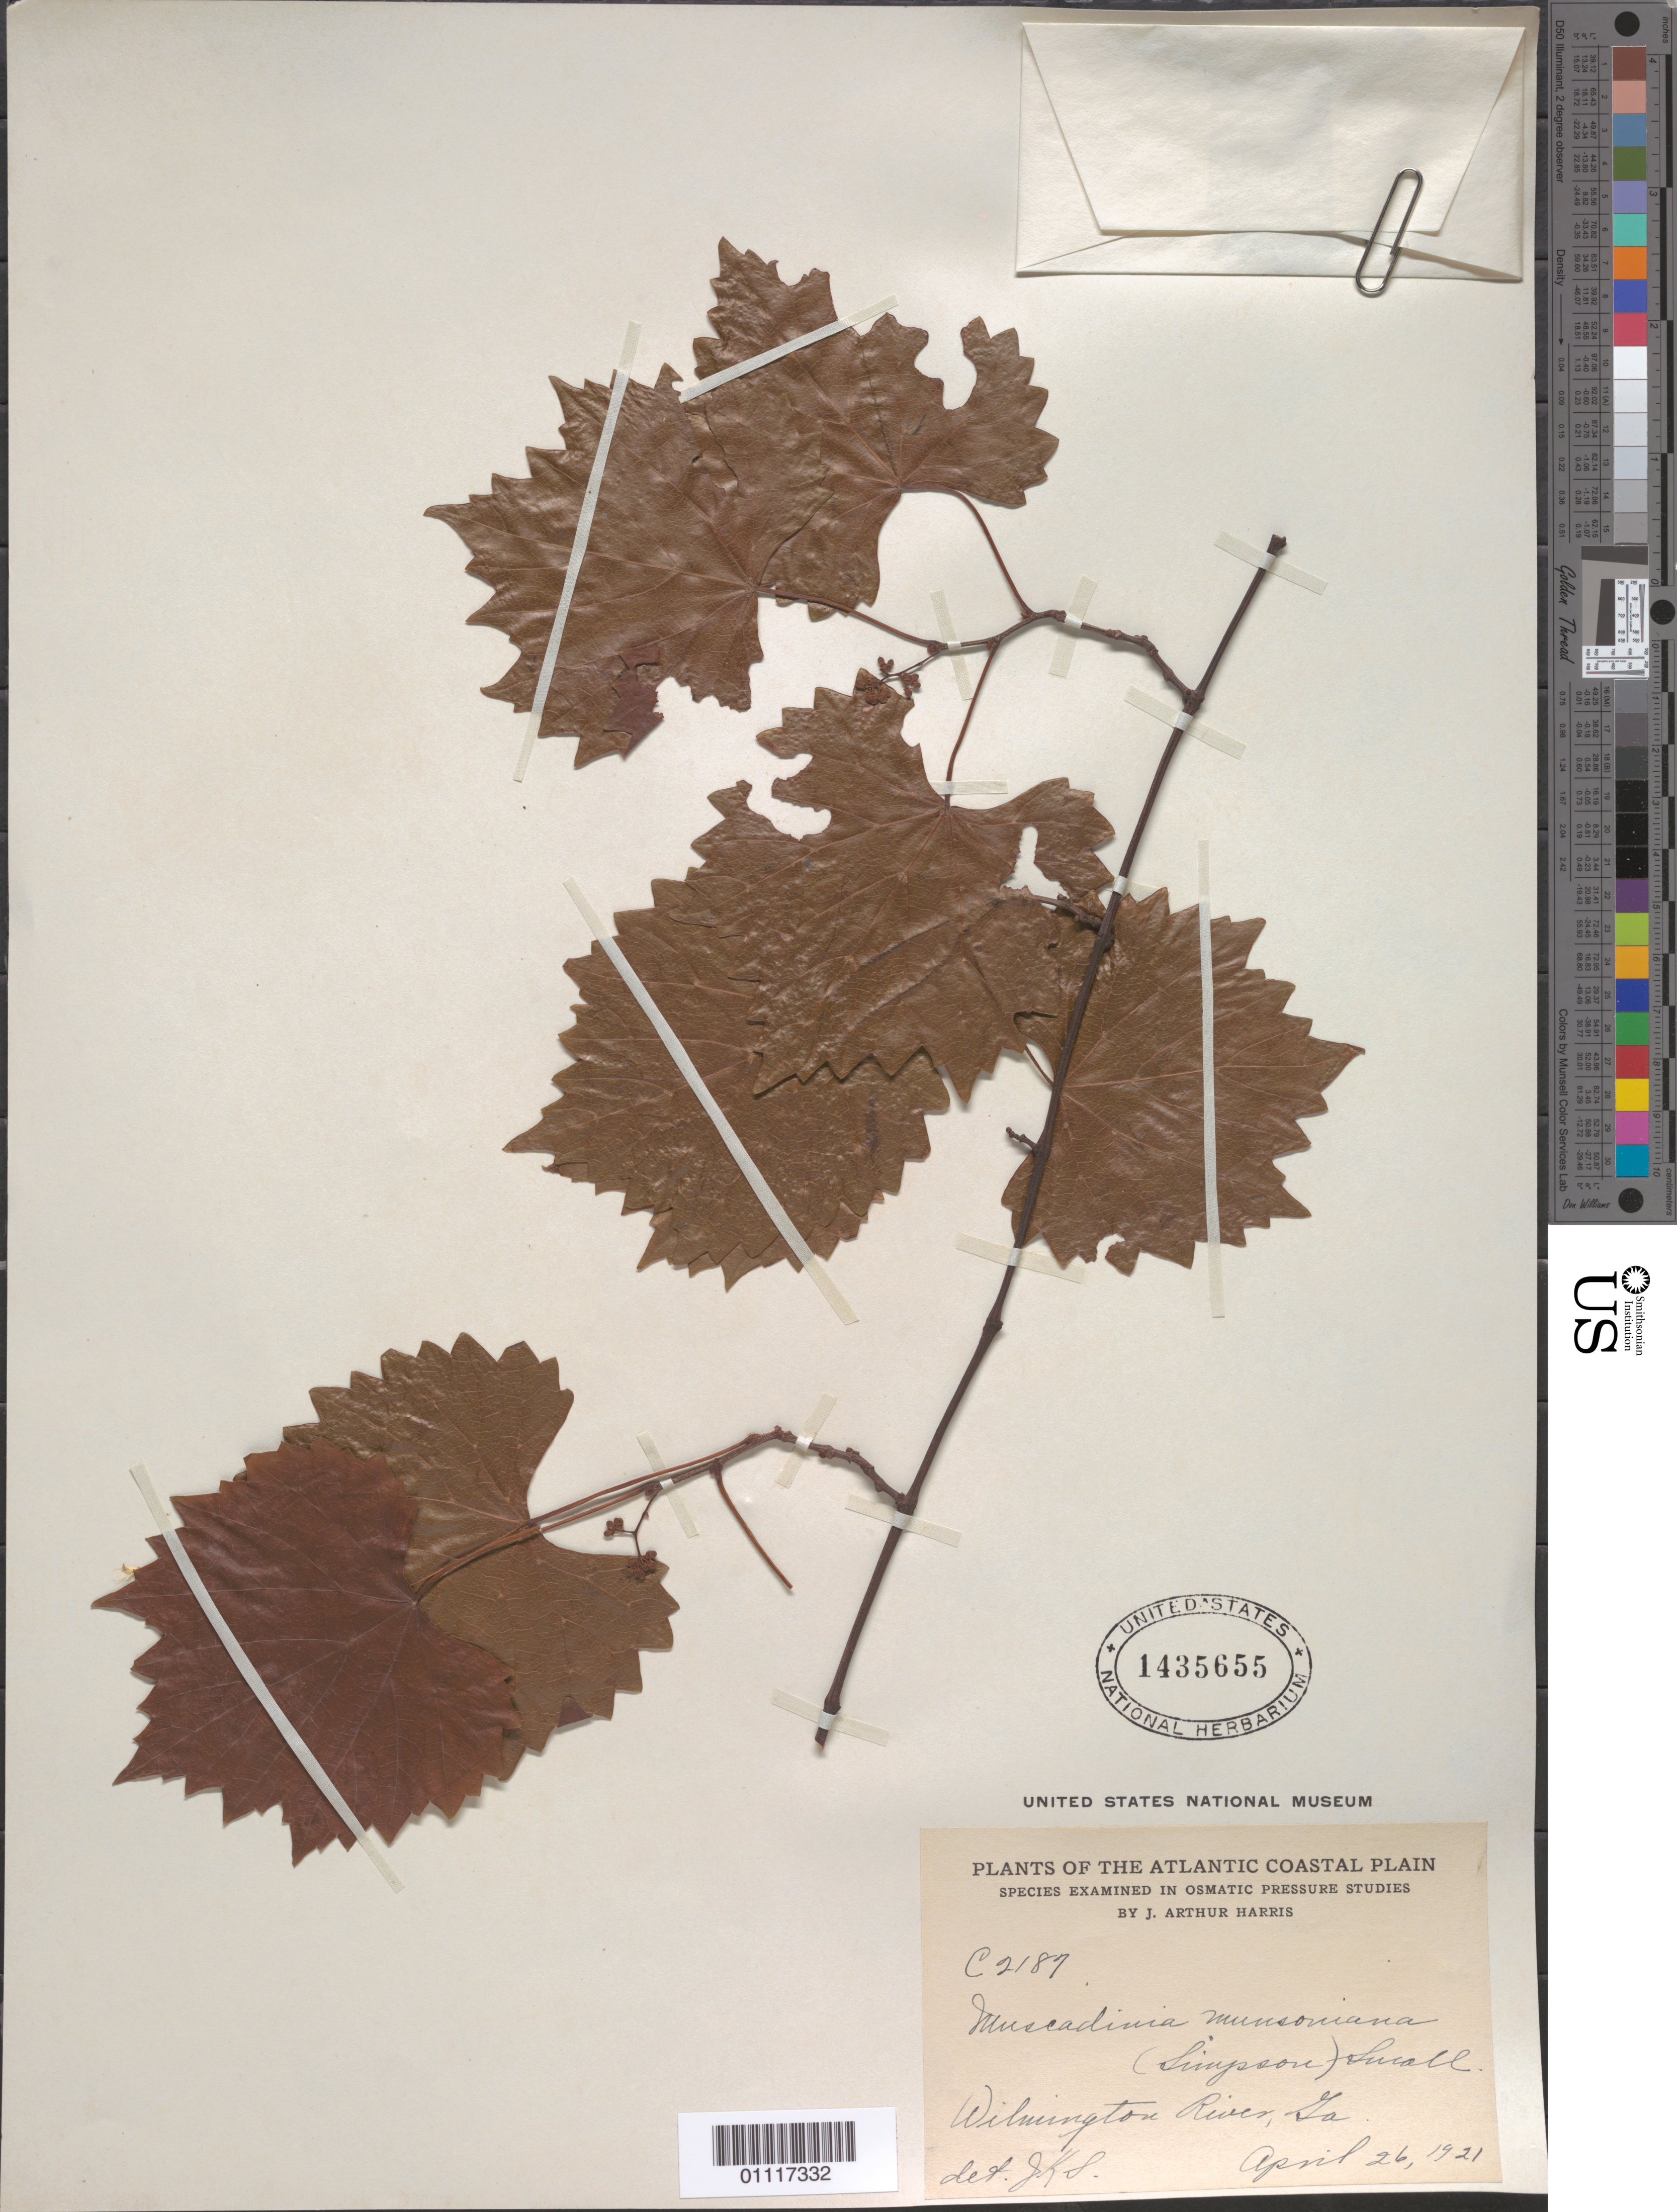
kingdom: Plantae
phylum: Tracheophyta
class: Magnoliopsida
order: Vitales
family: Vitaceae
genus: Vitis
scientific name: Vitis munsoniana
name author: J.H. Simpson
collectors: J. A. Harris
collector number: C2189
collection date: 1921-04-26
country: United States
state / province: Georgia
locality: Wilmington River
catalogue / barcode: US 1435655